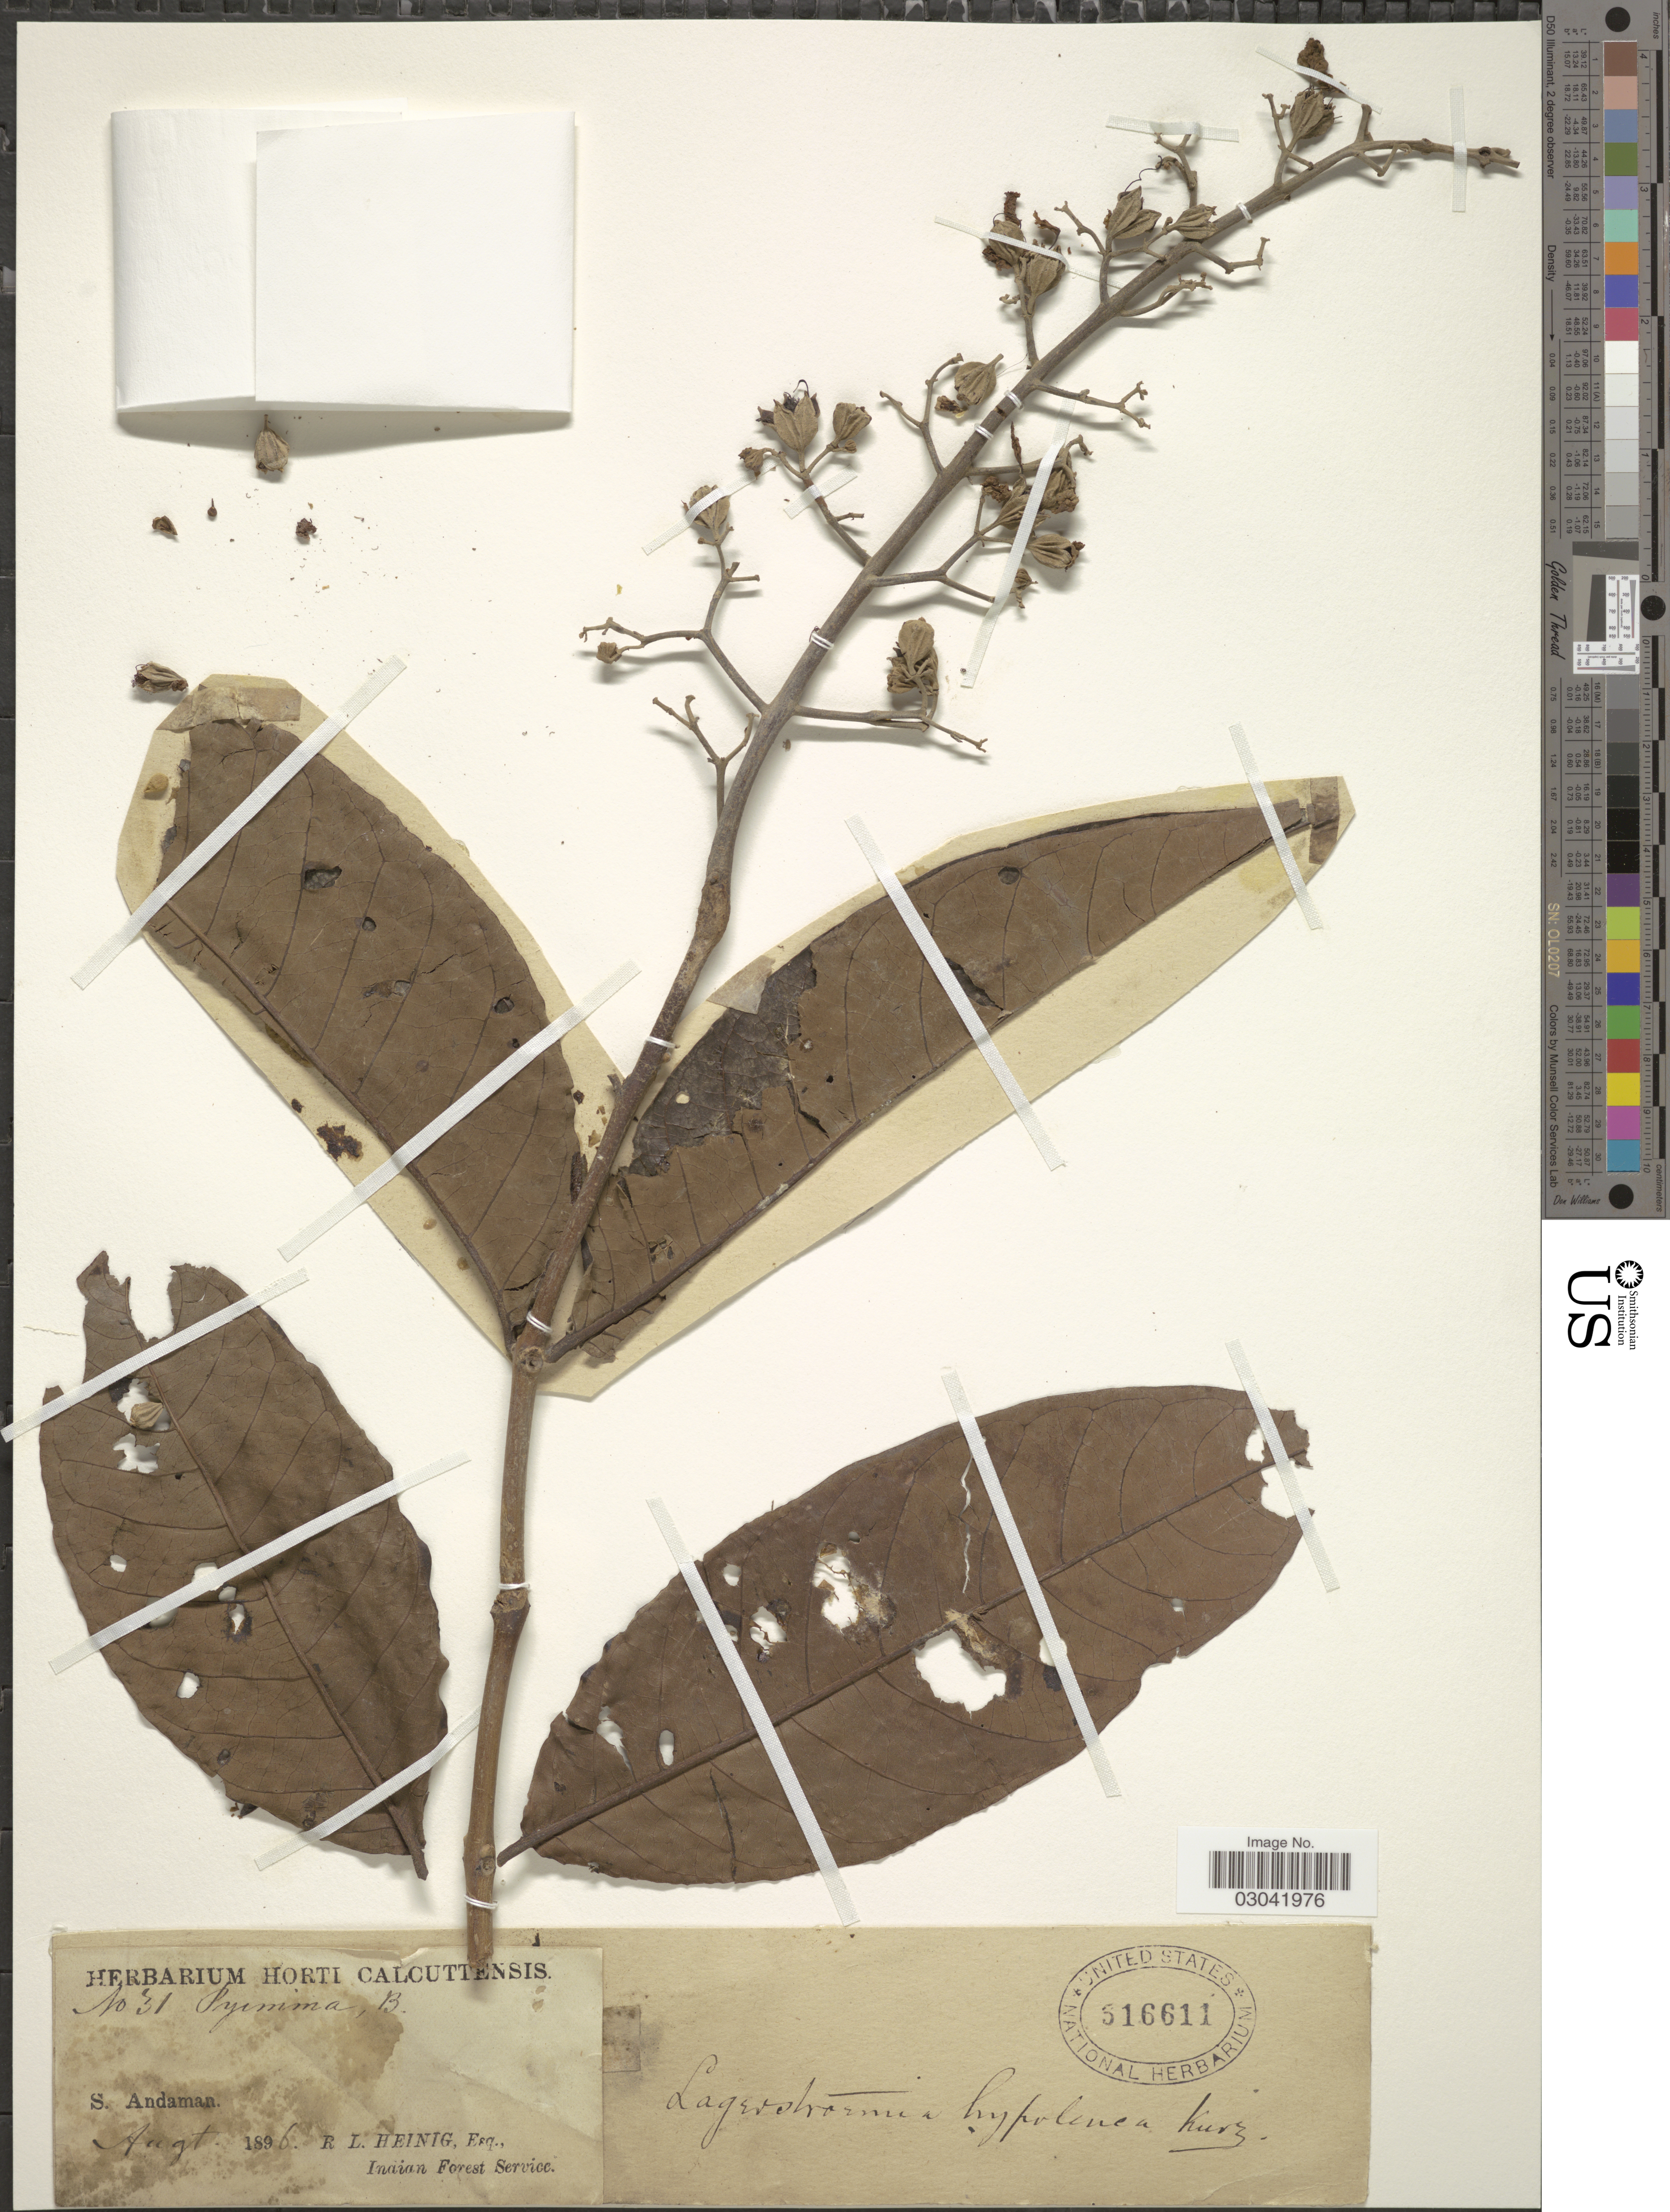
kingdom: Plantae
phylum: Tracheophyta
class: Magnoliopsida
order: Myrtales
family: Lythraceae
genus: Lagerstroemia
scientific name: Lagerstroemia hypoleuca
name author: Kurz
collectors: R. Heinig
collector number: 31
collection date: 1896-08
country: India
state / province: Andaman and Nicobar Islands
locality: S. Andaman.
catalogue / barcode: US 516611